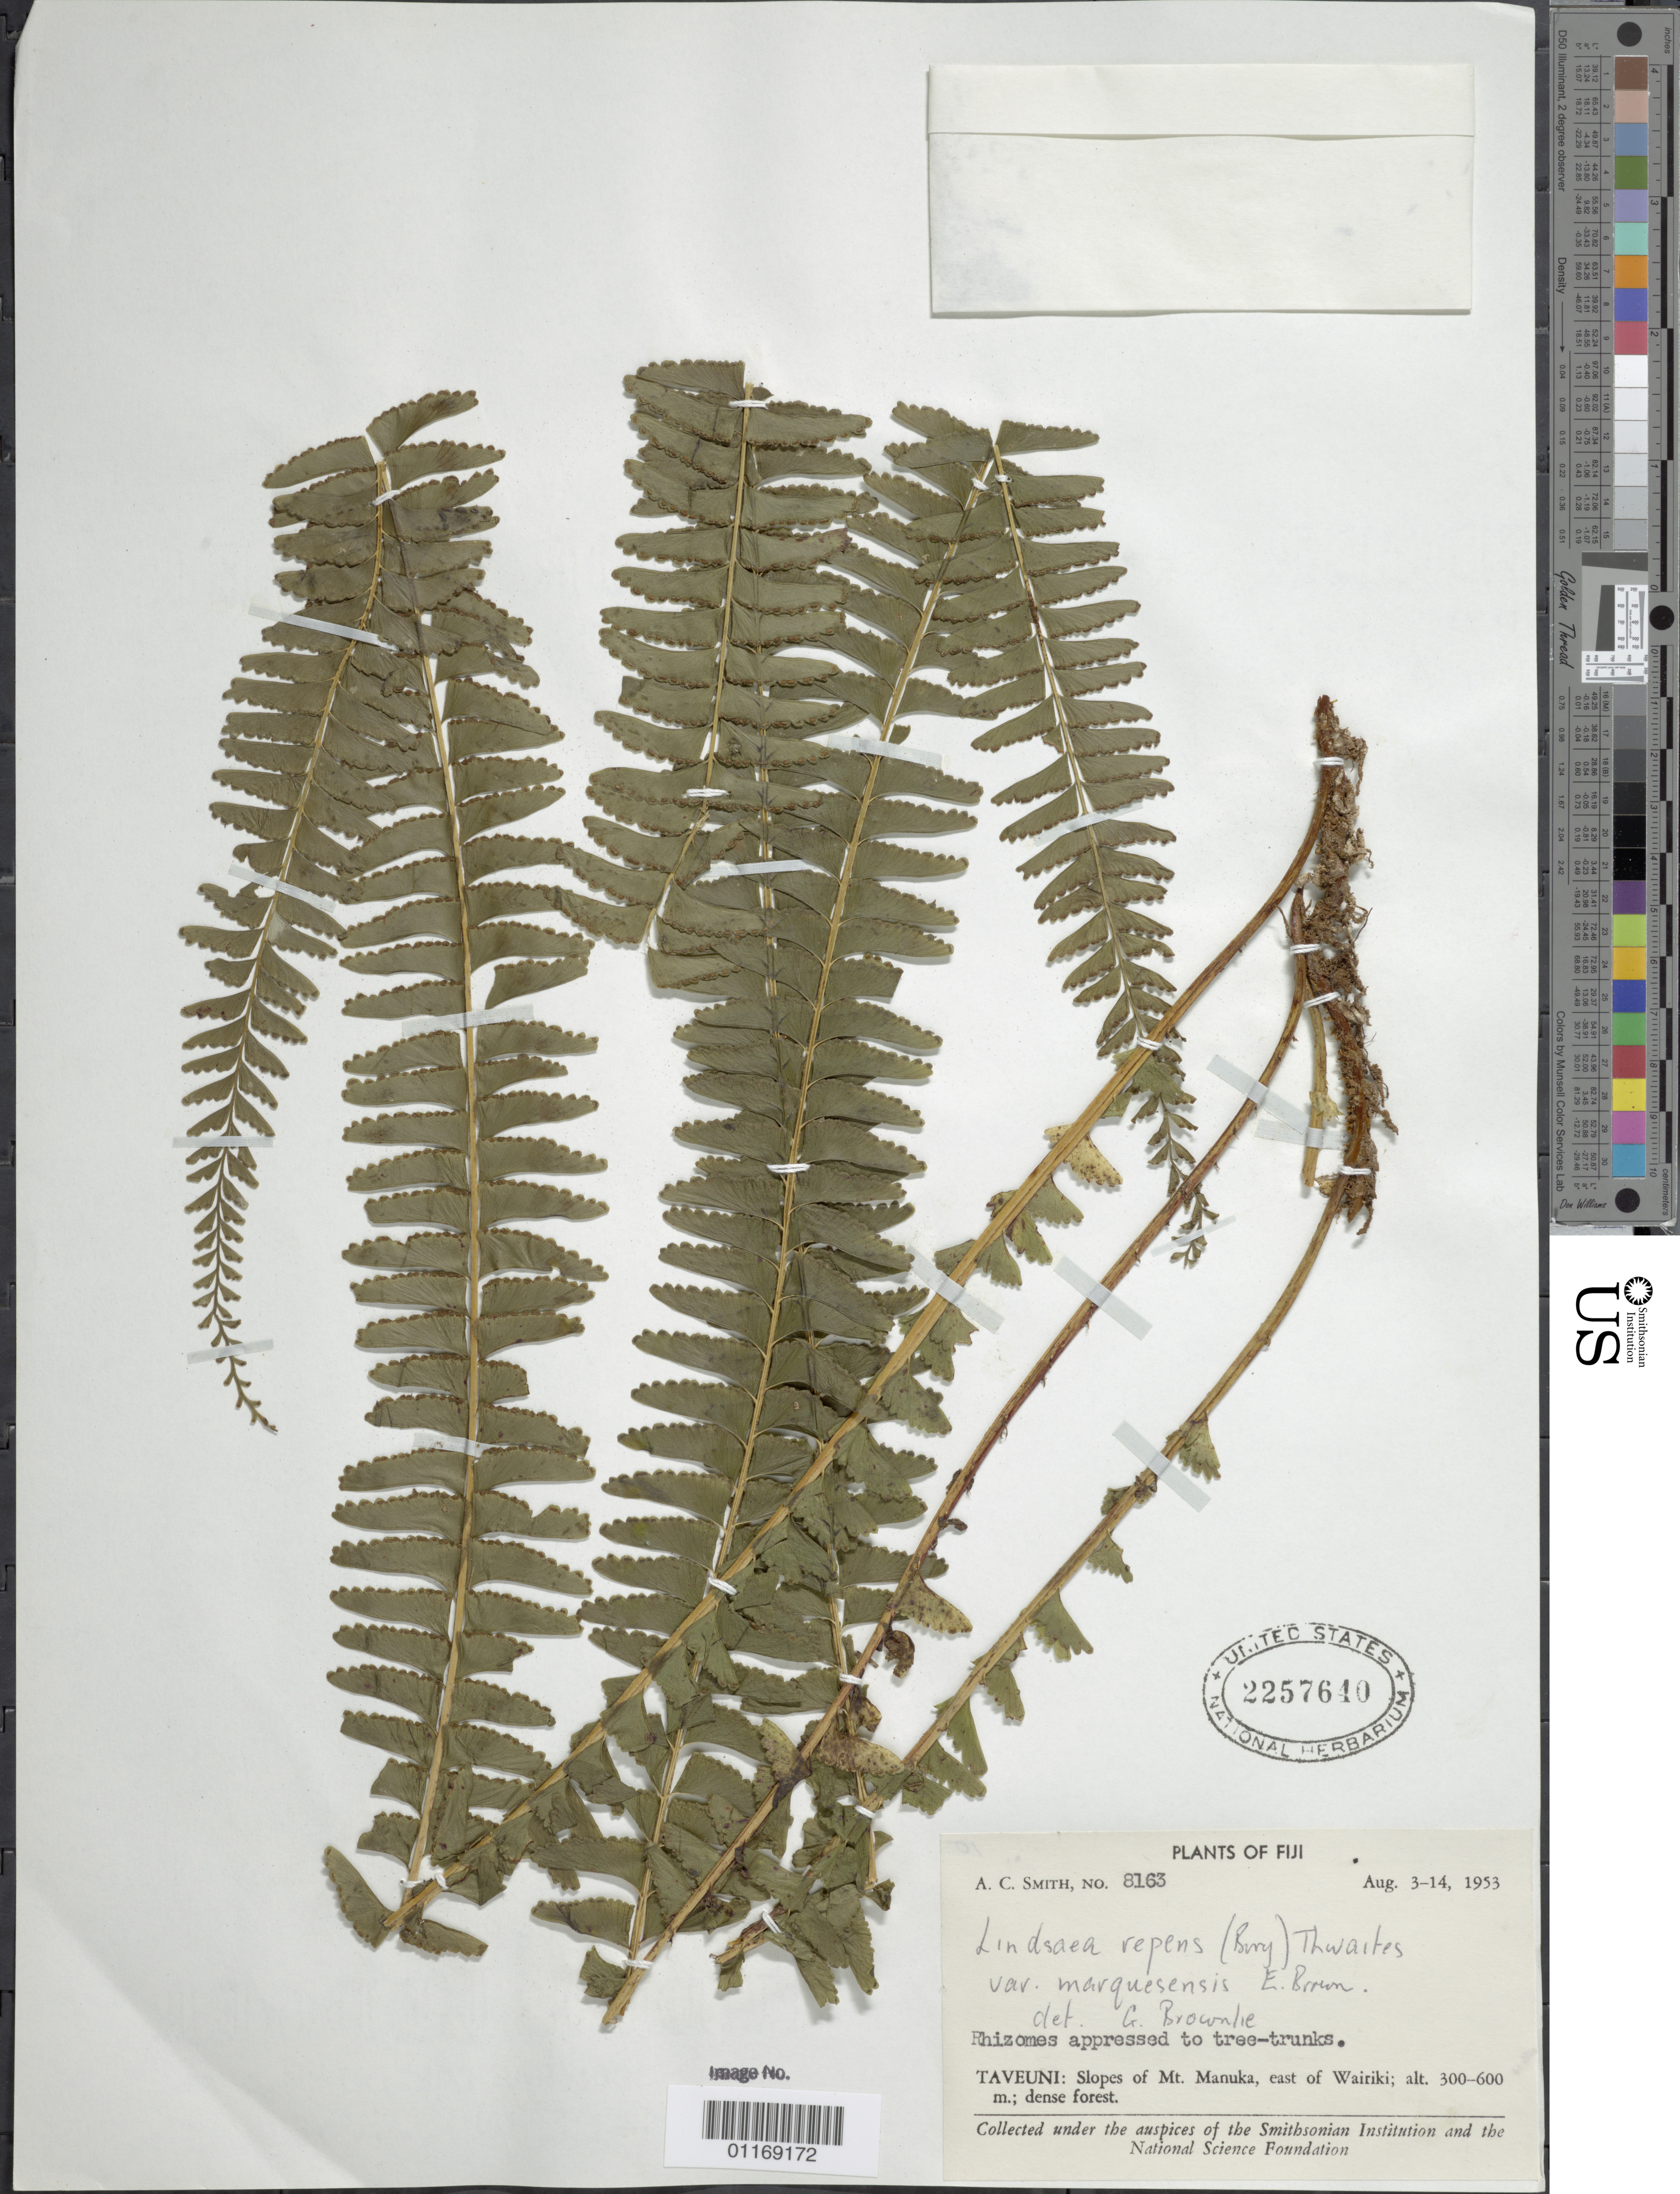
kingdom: Plantae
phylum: Tracheophyta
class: Polypodiopsida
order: Polypodiales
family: Lindsaeaceae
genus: Lindsaea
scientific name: Lindsaea repens var. marquesensis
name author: E.D. Br.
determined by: Brownlie, G.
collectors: A. C. Smith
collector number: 8163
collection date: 1953-08-03/1953-08-14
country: Fiji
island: Taveuni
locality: Taveuni: Slopes of Mt. Manuka, E of Wairiki.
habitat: Dense forest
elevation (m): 300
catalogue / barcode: US 2257640